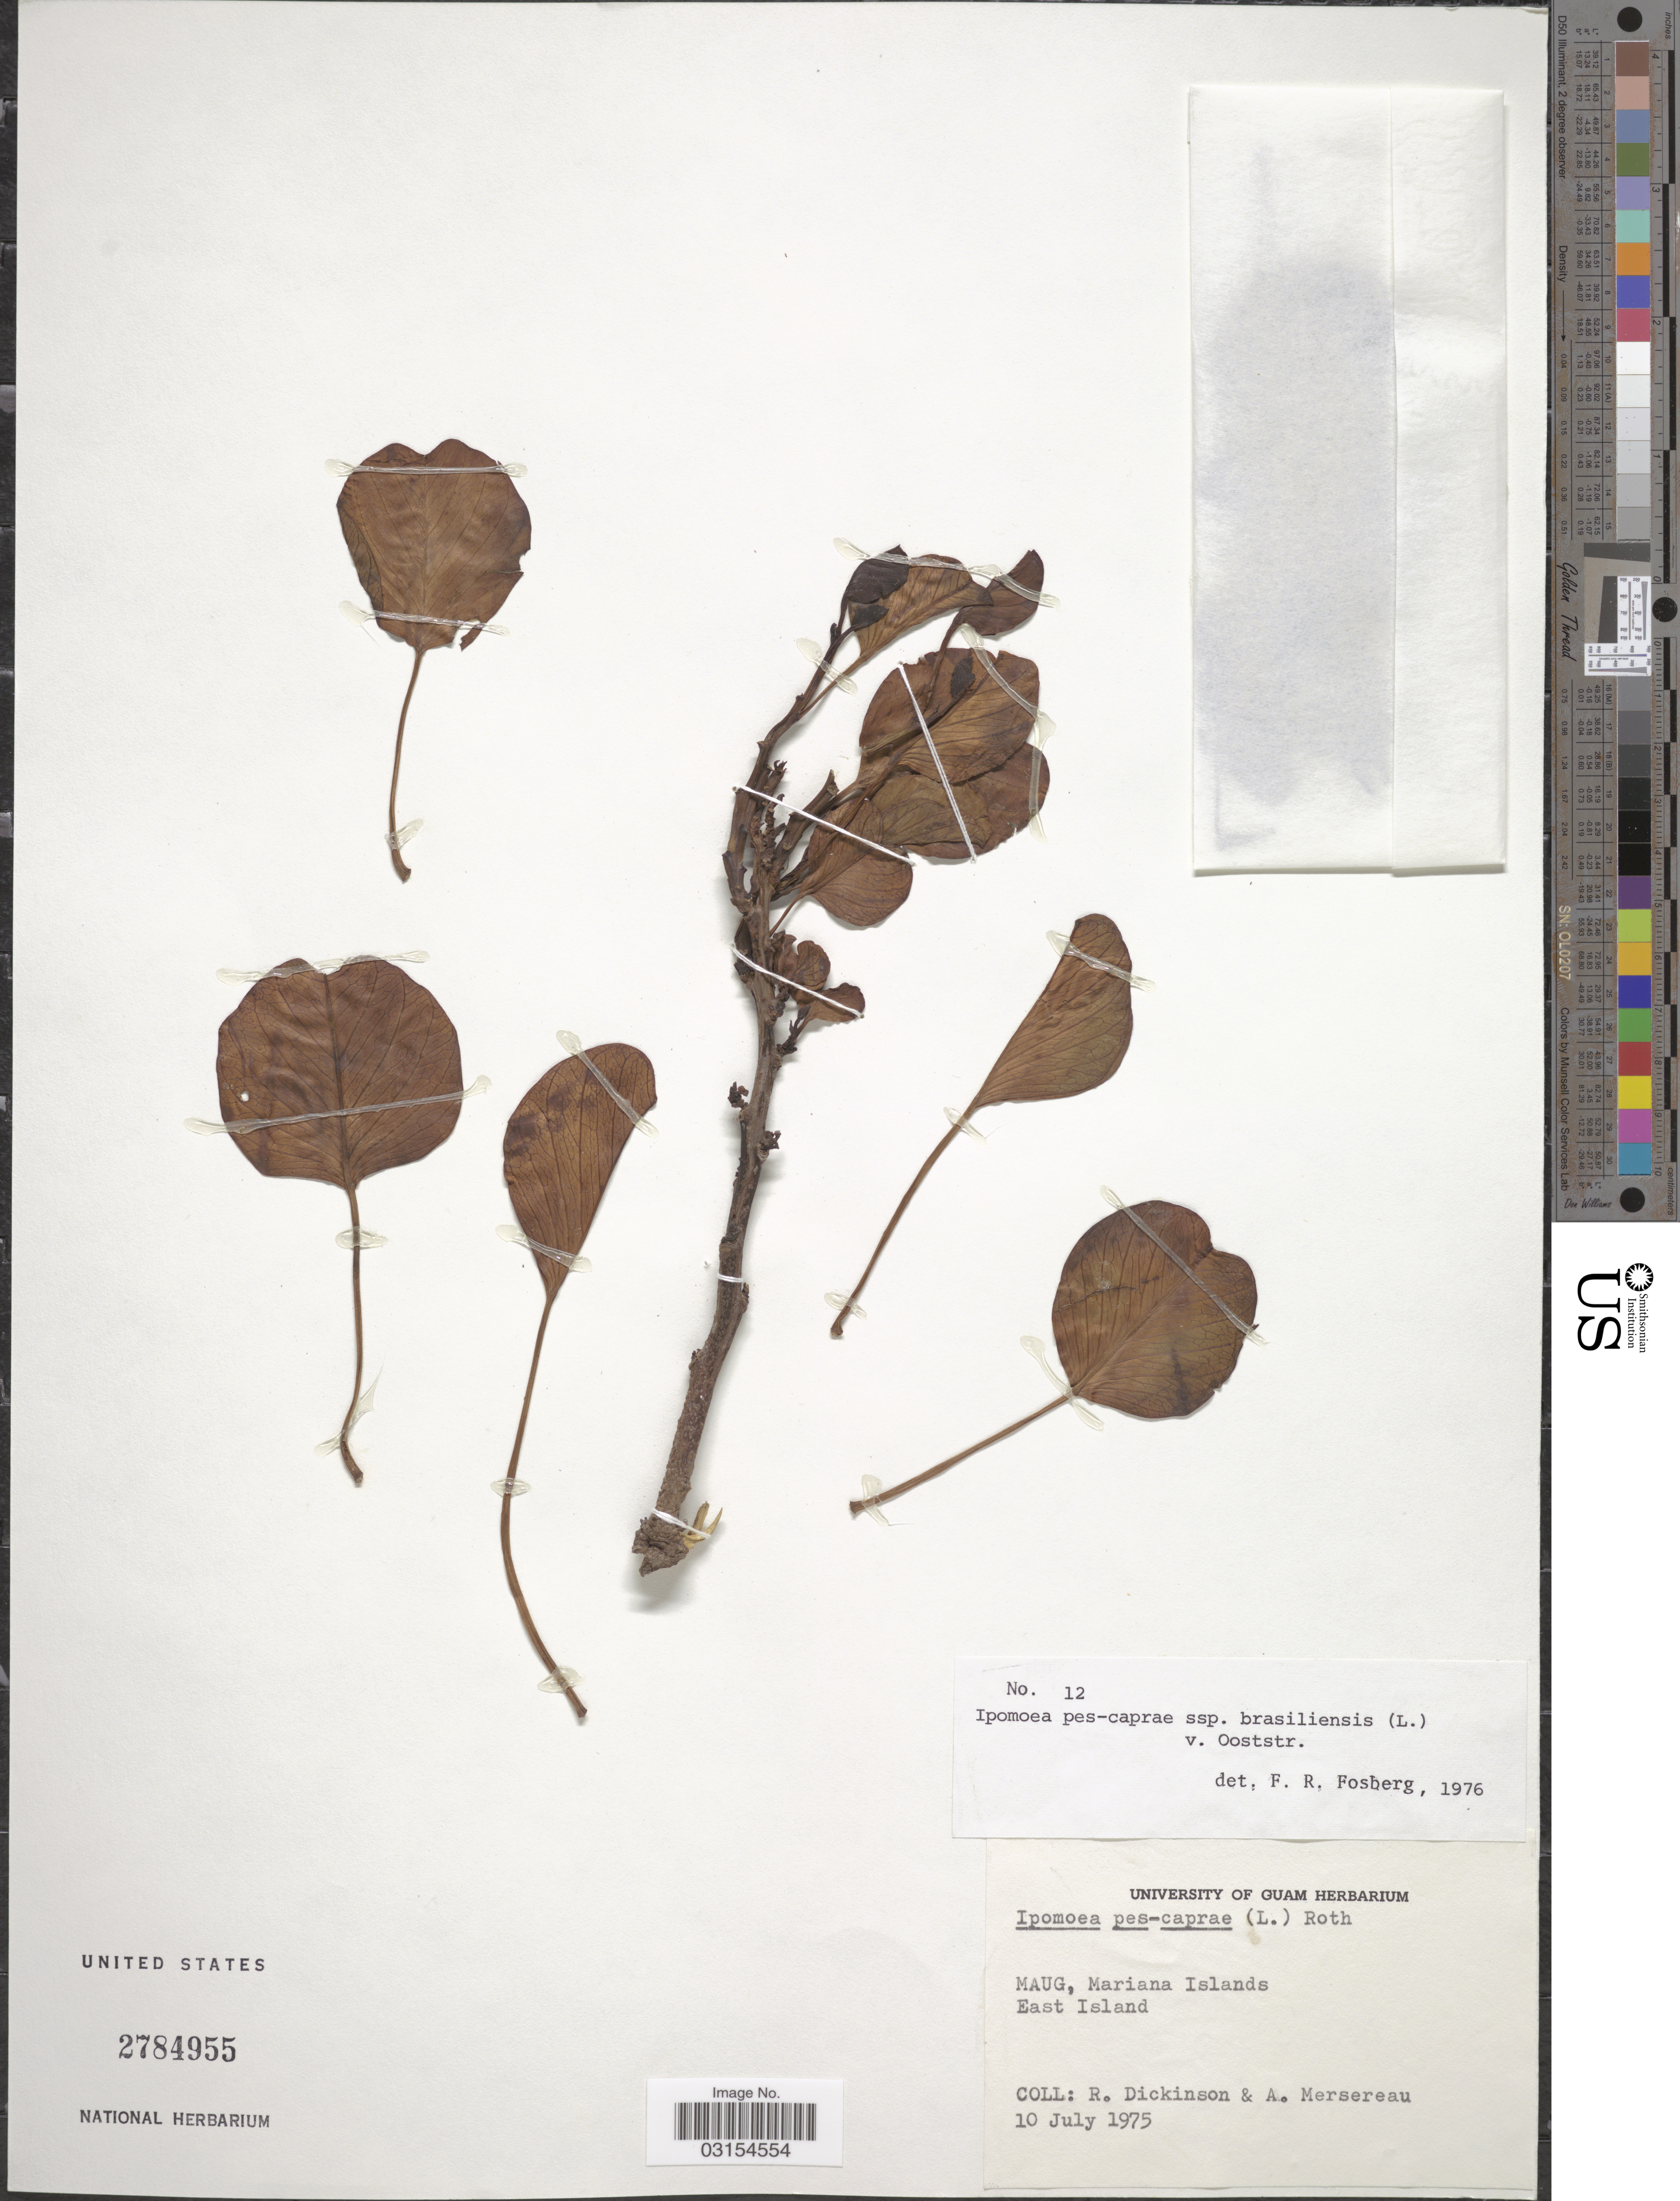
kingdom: Plantae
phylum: Tracheophyta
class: Magnoliopsida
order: Solanales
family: Convolvulaceae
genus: Ipomoea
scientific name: Ipomoea pes-caprae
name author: (L.) R. Br.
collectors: R. Dickinson & A. Mersereau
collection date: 1975-07-10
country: Northern Mariana Islands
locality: Maug, Mariana Islands. East Island.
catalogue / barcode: US 2784955